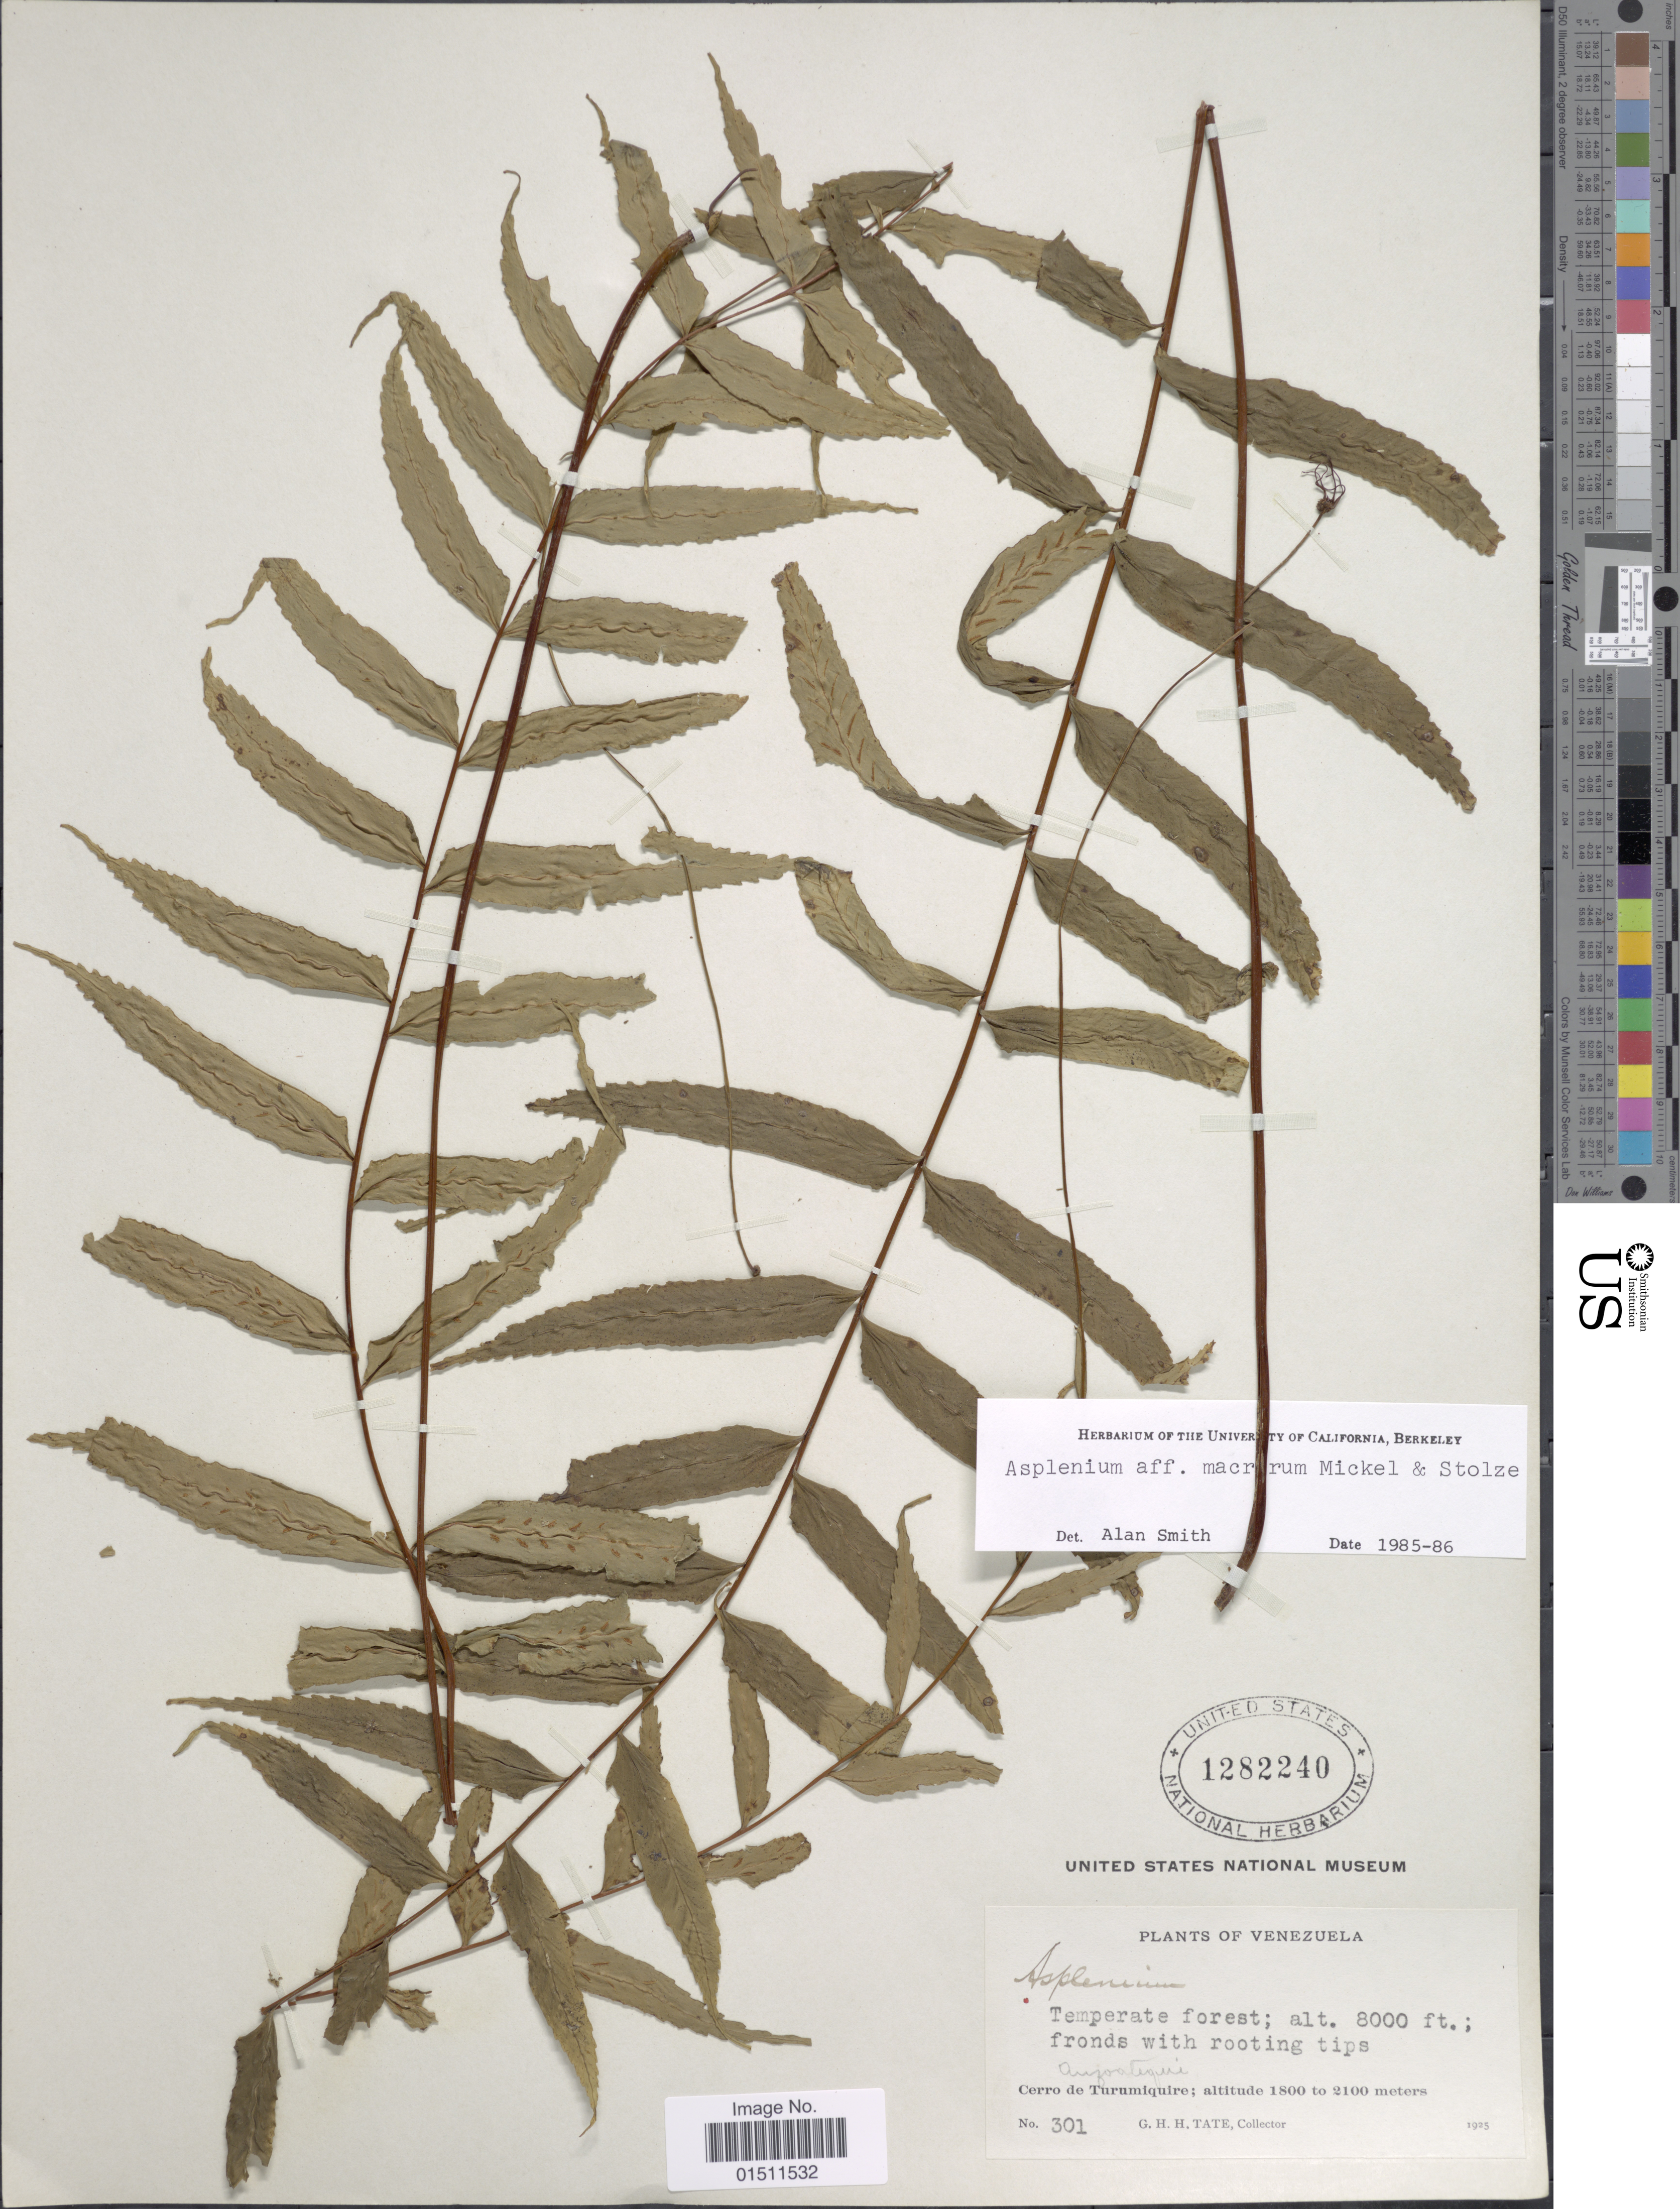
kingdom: Plantae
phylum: Tracheophyta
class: Polypodiopsida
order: Polypodiales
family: Aspleniaceae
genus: Asplenium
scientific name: Asplenium macrurum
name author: Mickel & Stolze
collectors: G. H. H.Tate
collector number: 301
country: Venezuela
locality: Cerro de Turumiquire, Anzoategui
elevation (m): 2438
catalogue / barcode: US 1282240